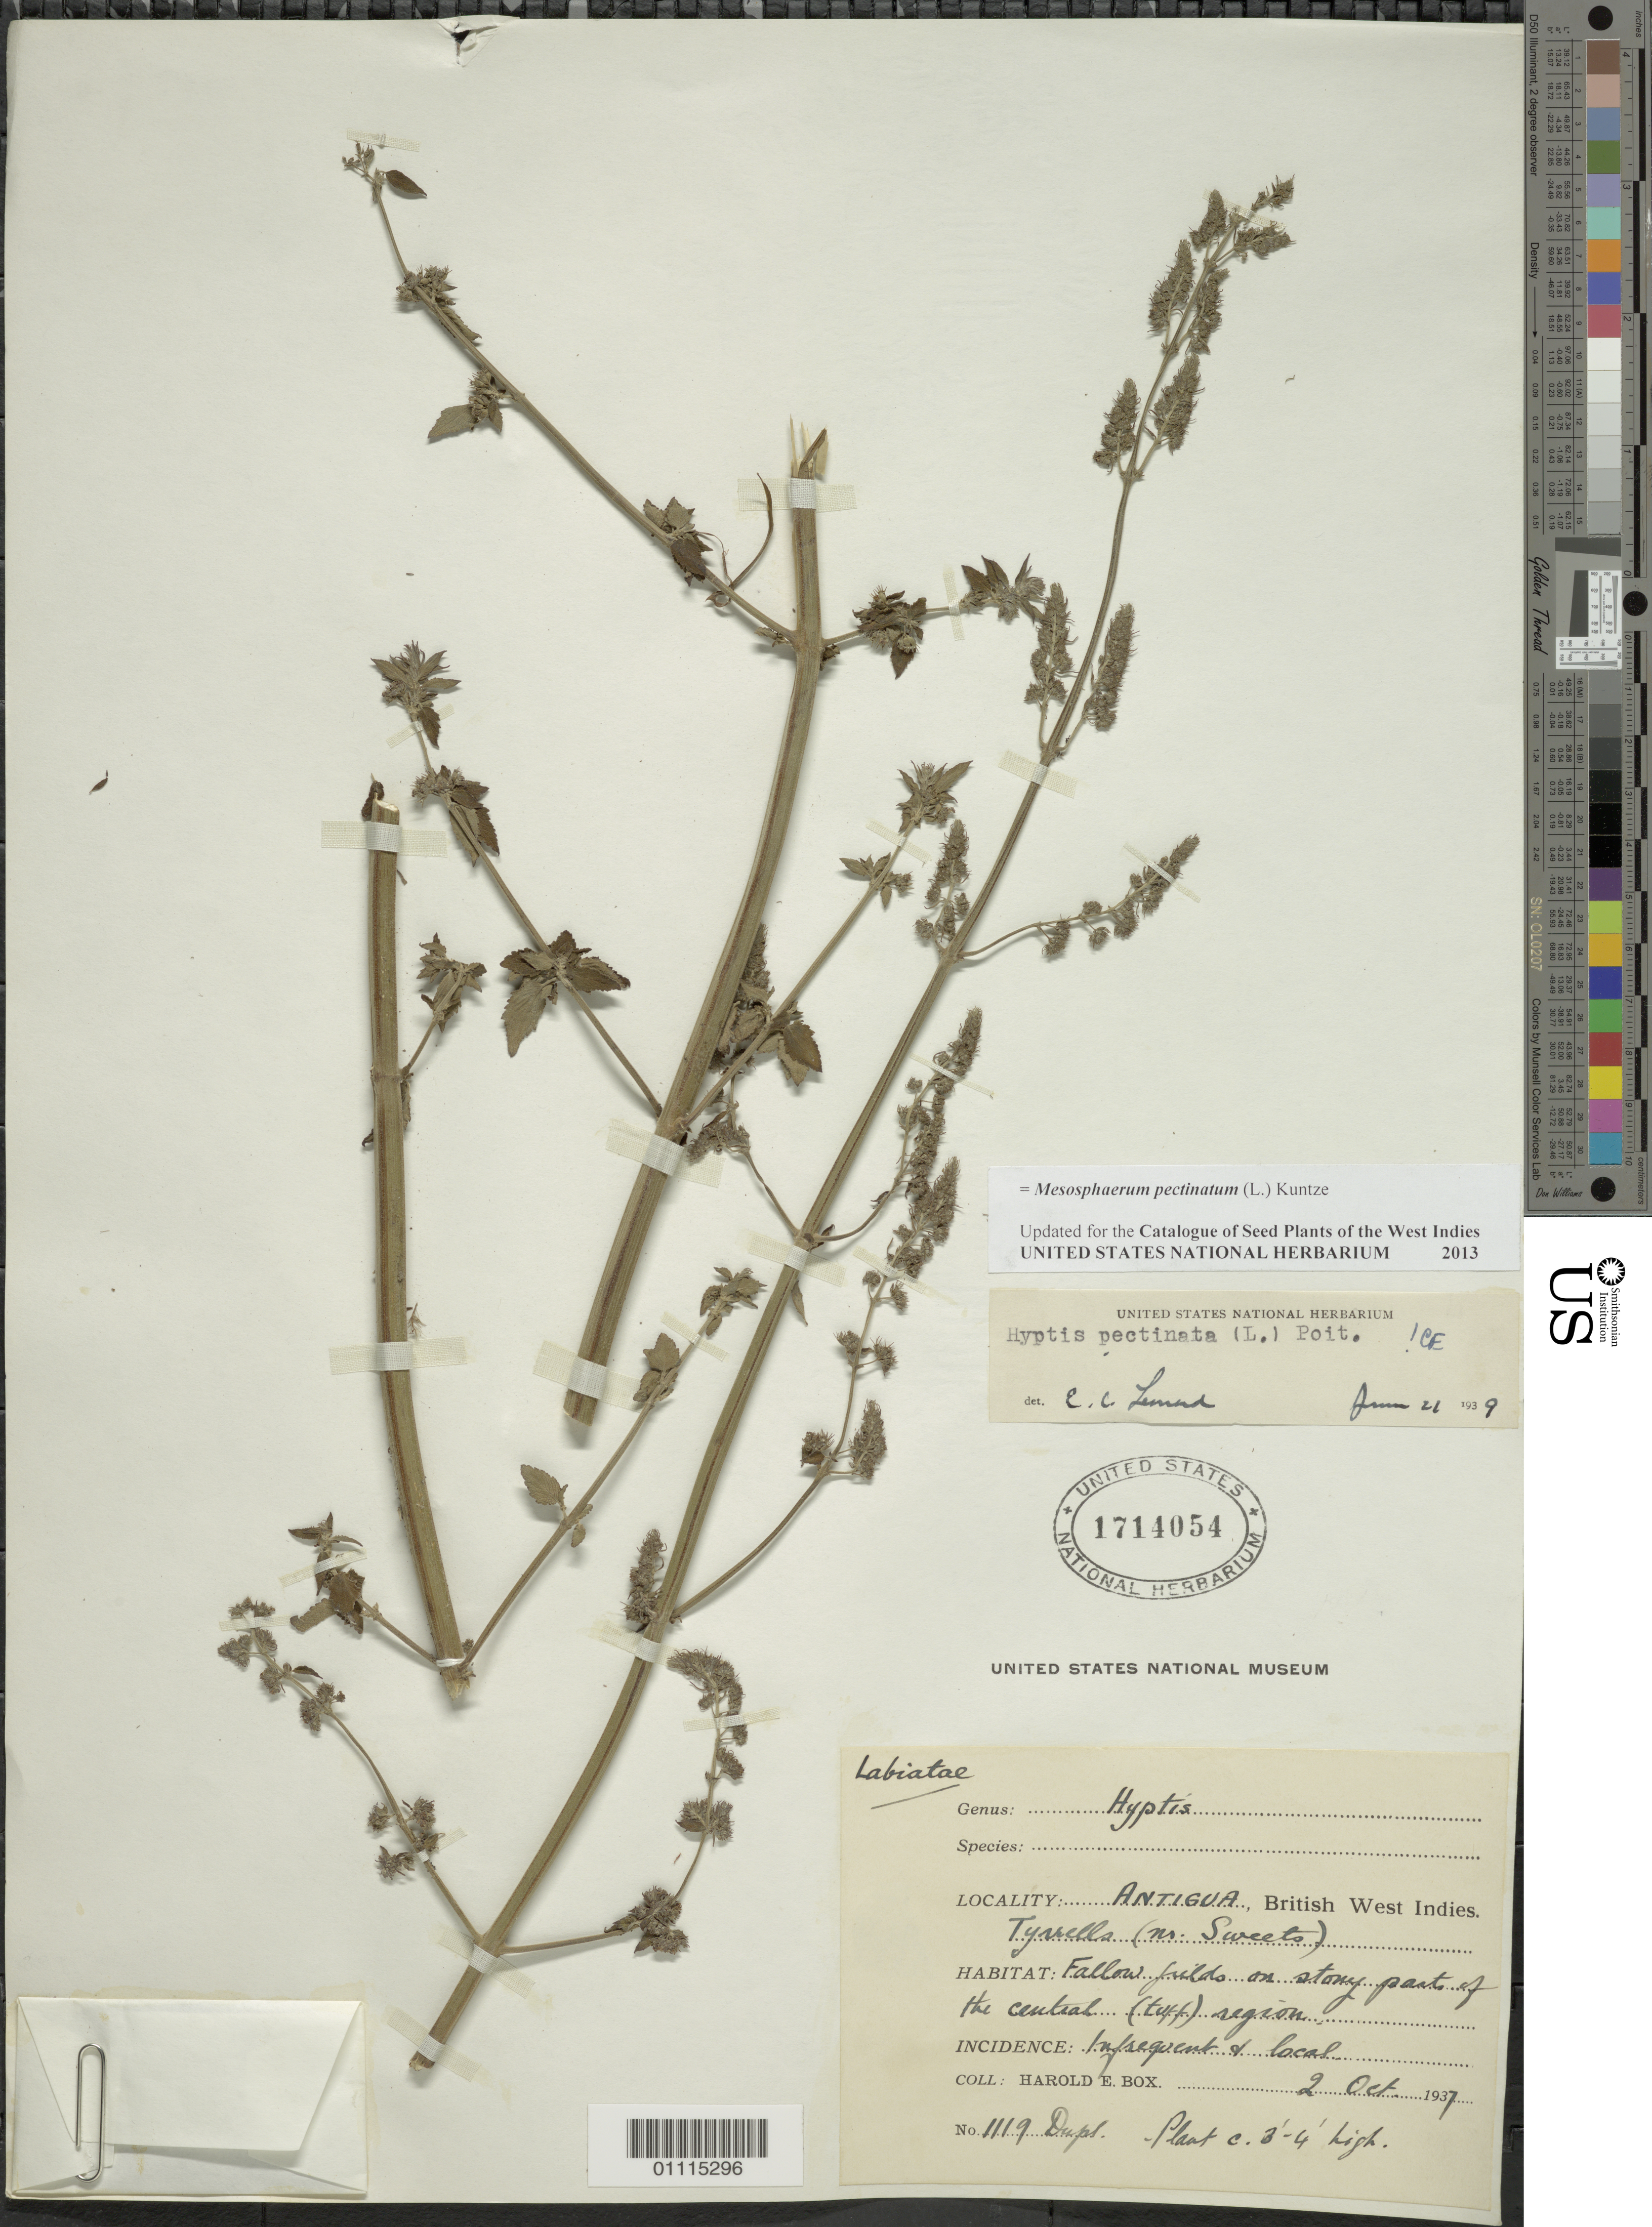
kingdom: Plantae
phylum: Tracheophyta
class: Magnoliopsida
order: Lamiales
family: Lamiaceae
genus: Mesosphaerum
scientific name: Mesosphaerum pectinatum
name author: (L.) Kuntze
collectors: H. E. Box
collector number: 1119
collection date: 1937-10-02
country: Antigua and Barbuda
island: Antigua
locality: Tyrells (no. Sweets).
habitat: Fallow fields on stony parts of the central region. Infrequent and local.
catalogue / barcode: US 1714054